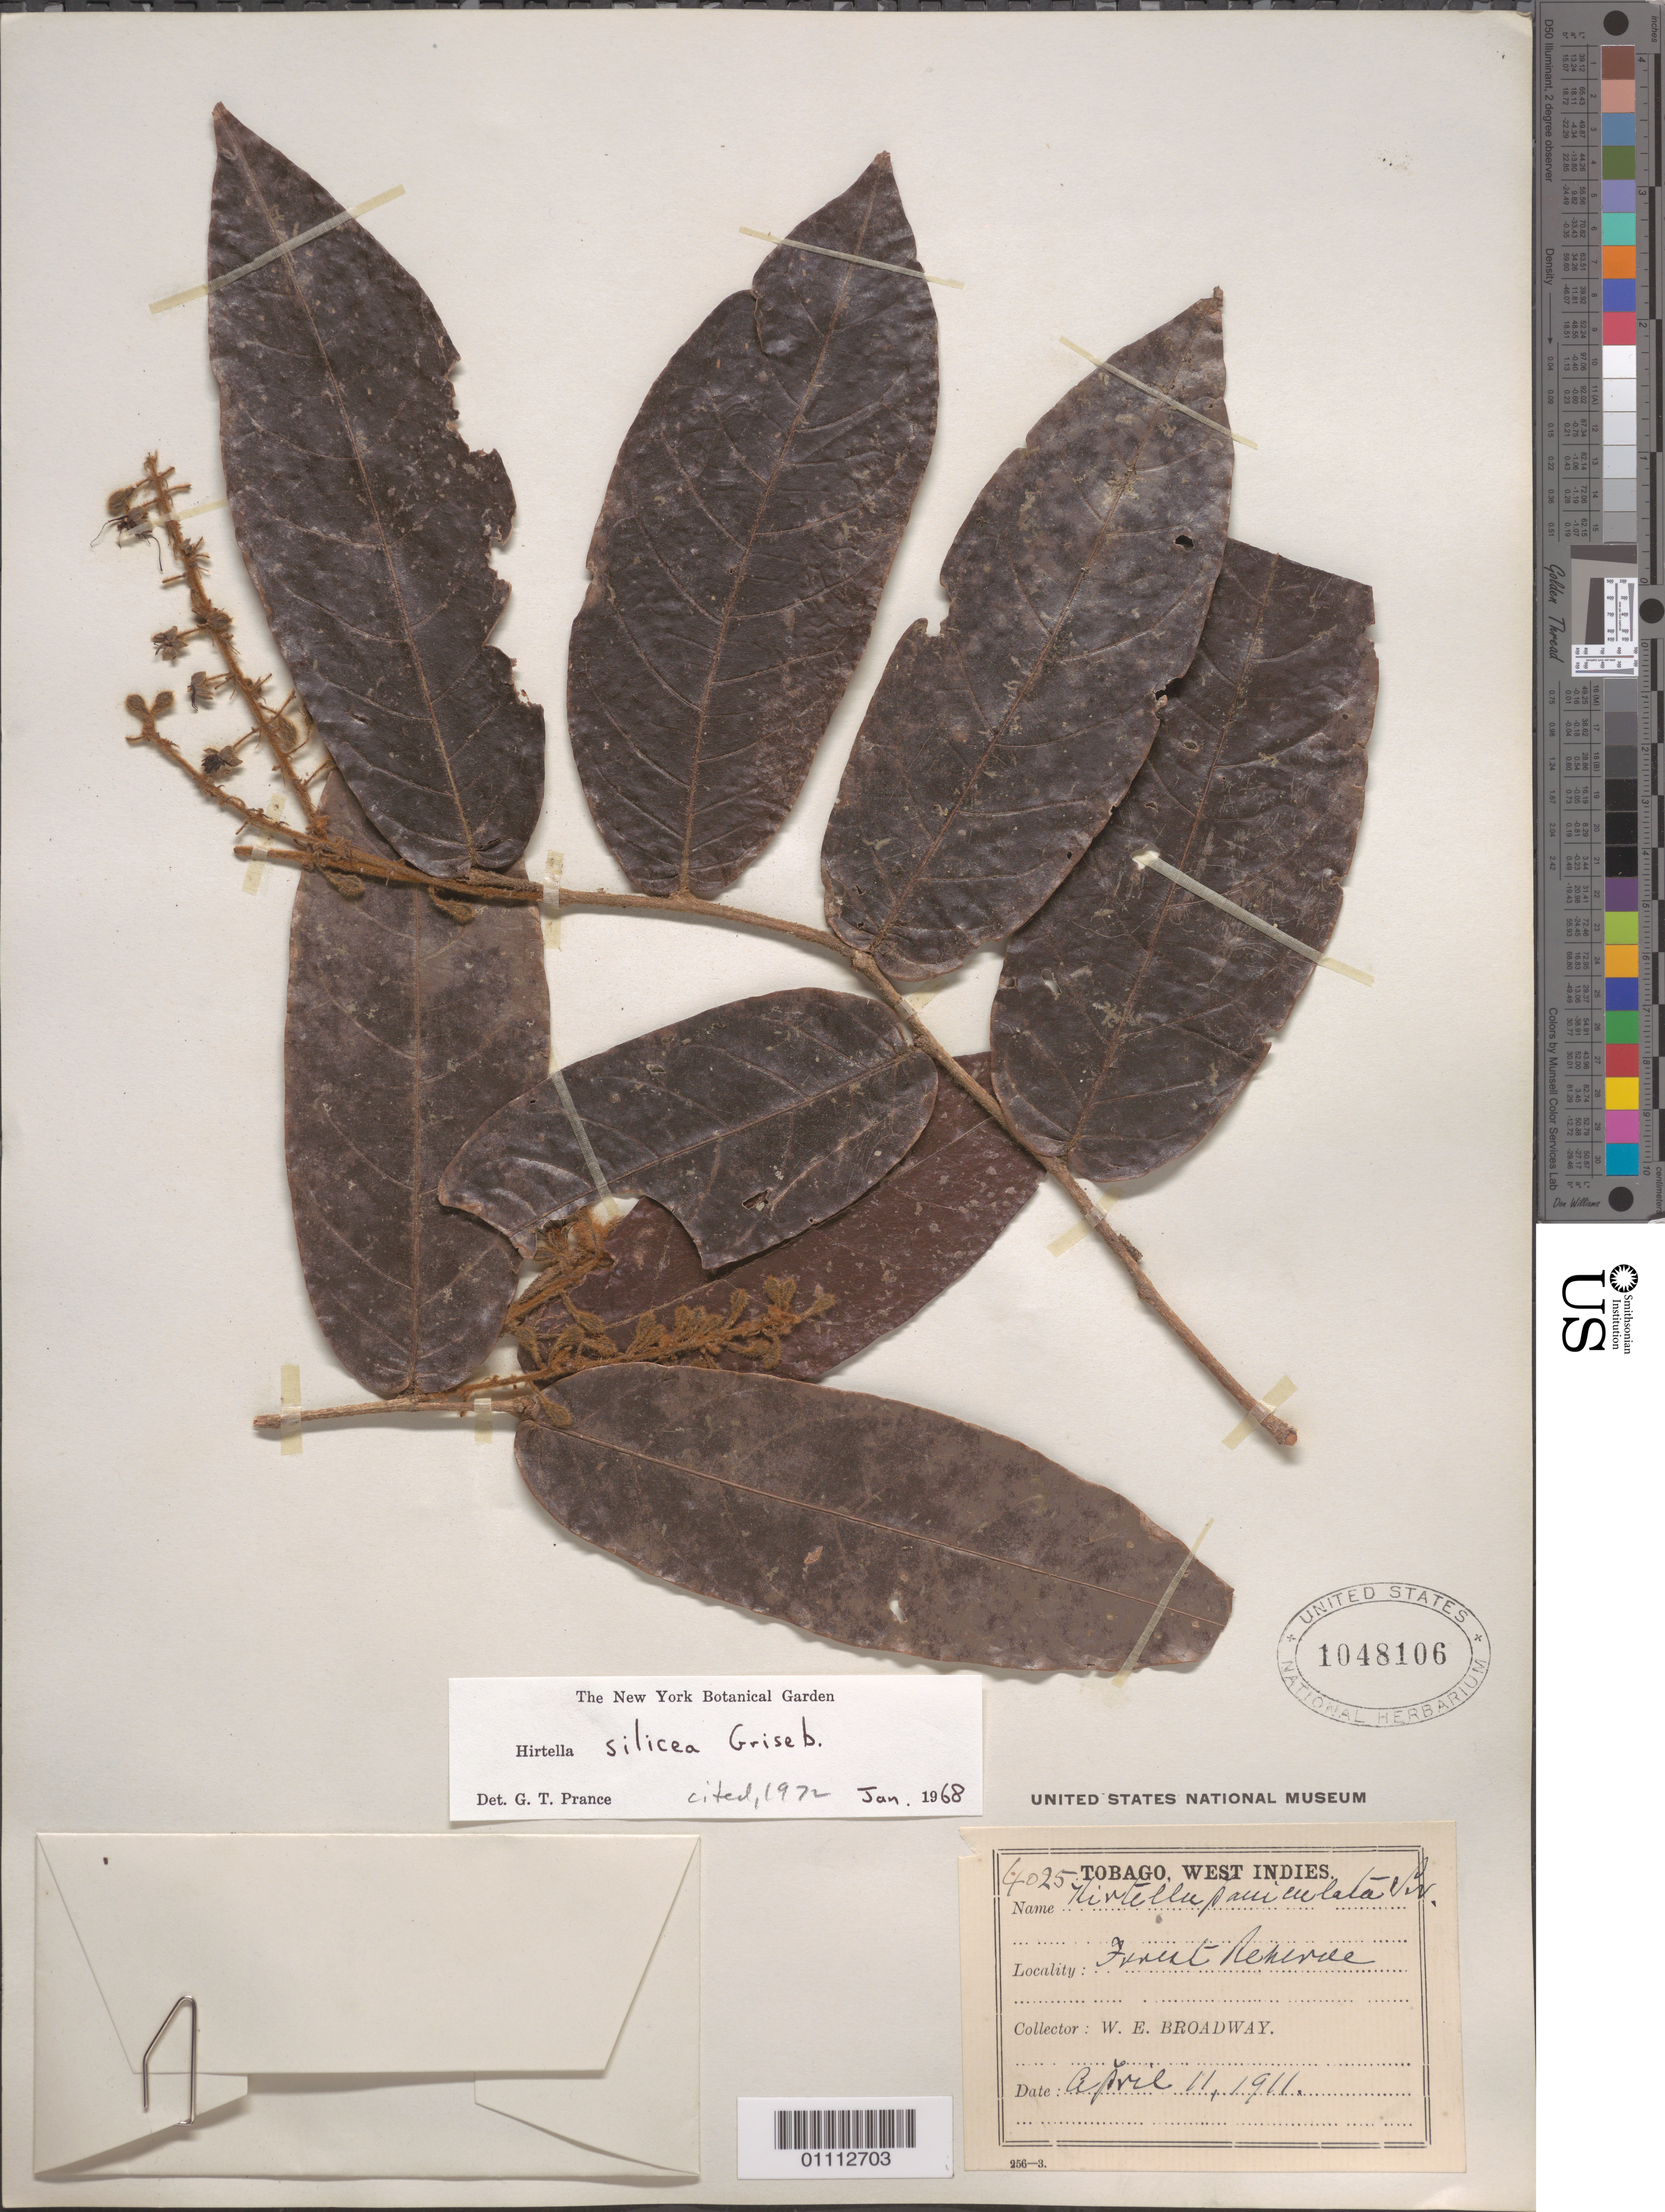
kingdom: Plantae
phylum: Tracheophyta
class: Magnoliopsida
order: Malpighiales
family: Chrysobalanaceae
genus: Hirtella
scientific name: Hirtella silicea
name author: Griseb.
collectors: W. E. Broadway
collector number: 4025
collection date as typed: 11 Apr 1911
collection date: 1911-04-11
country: Trinidad and Tobago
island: Tobago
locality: Forest Revenue.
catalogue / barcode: US 1048106